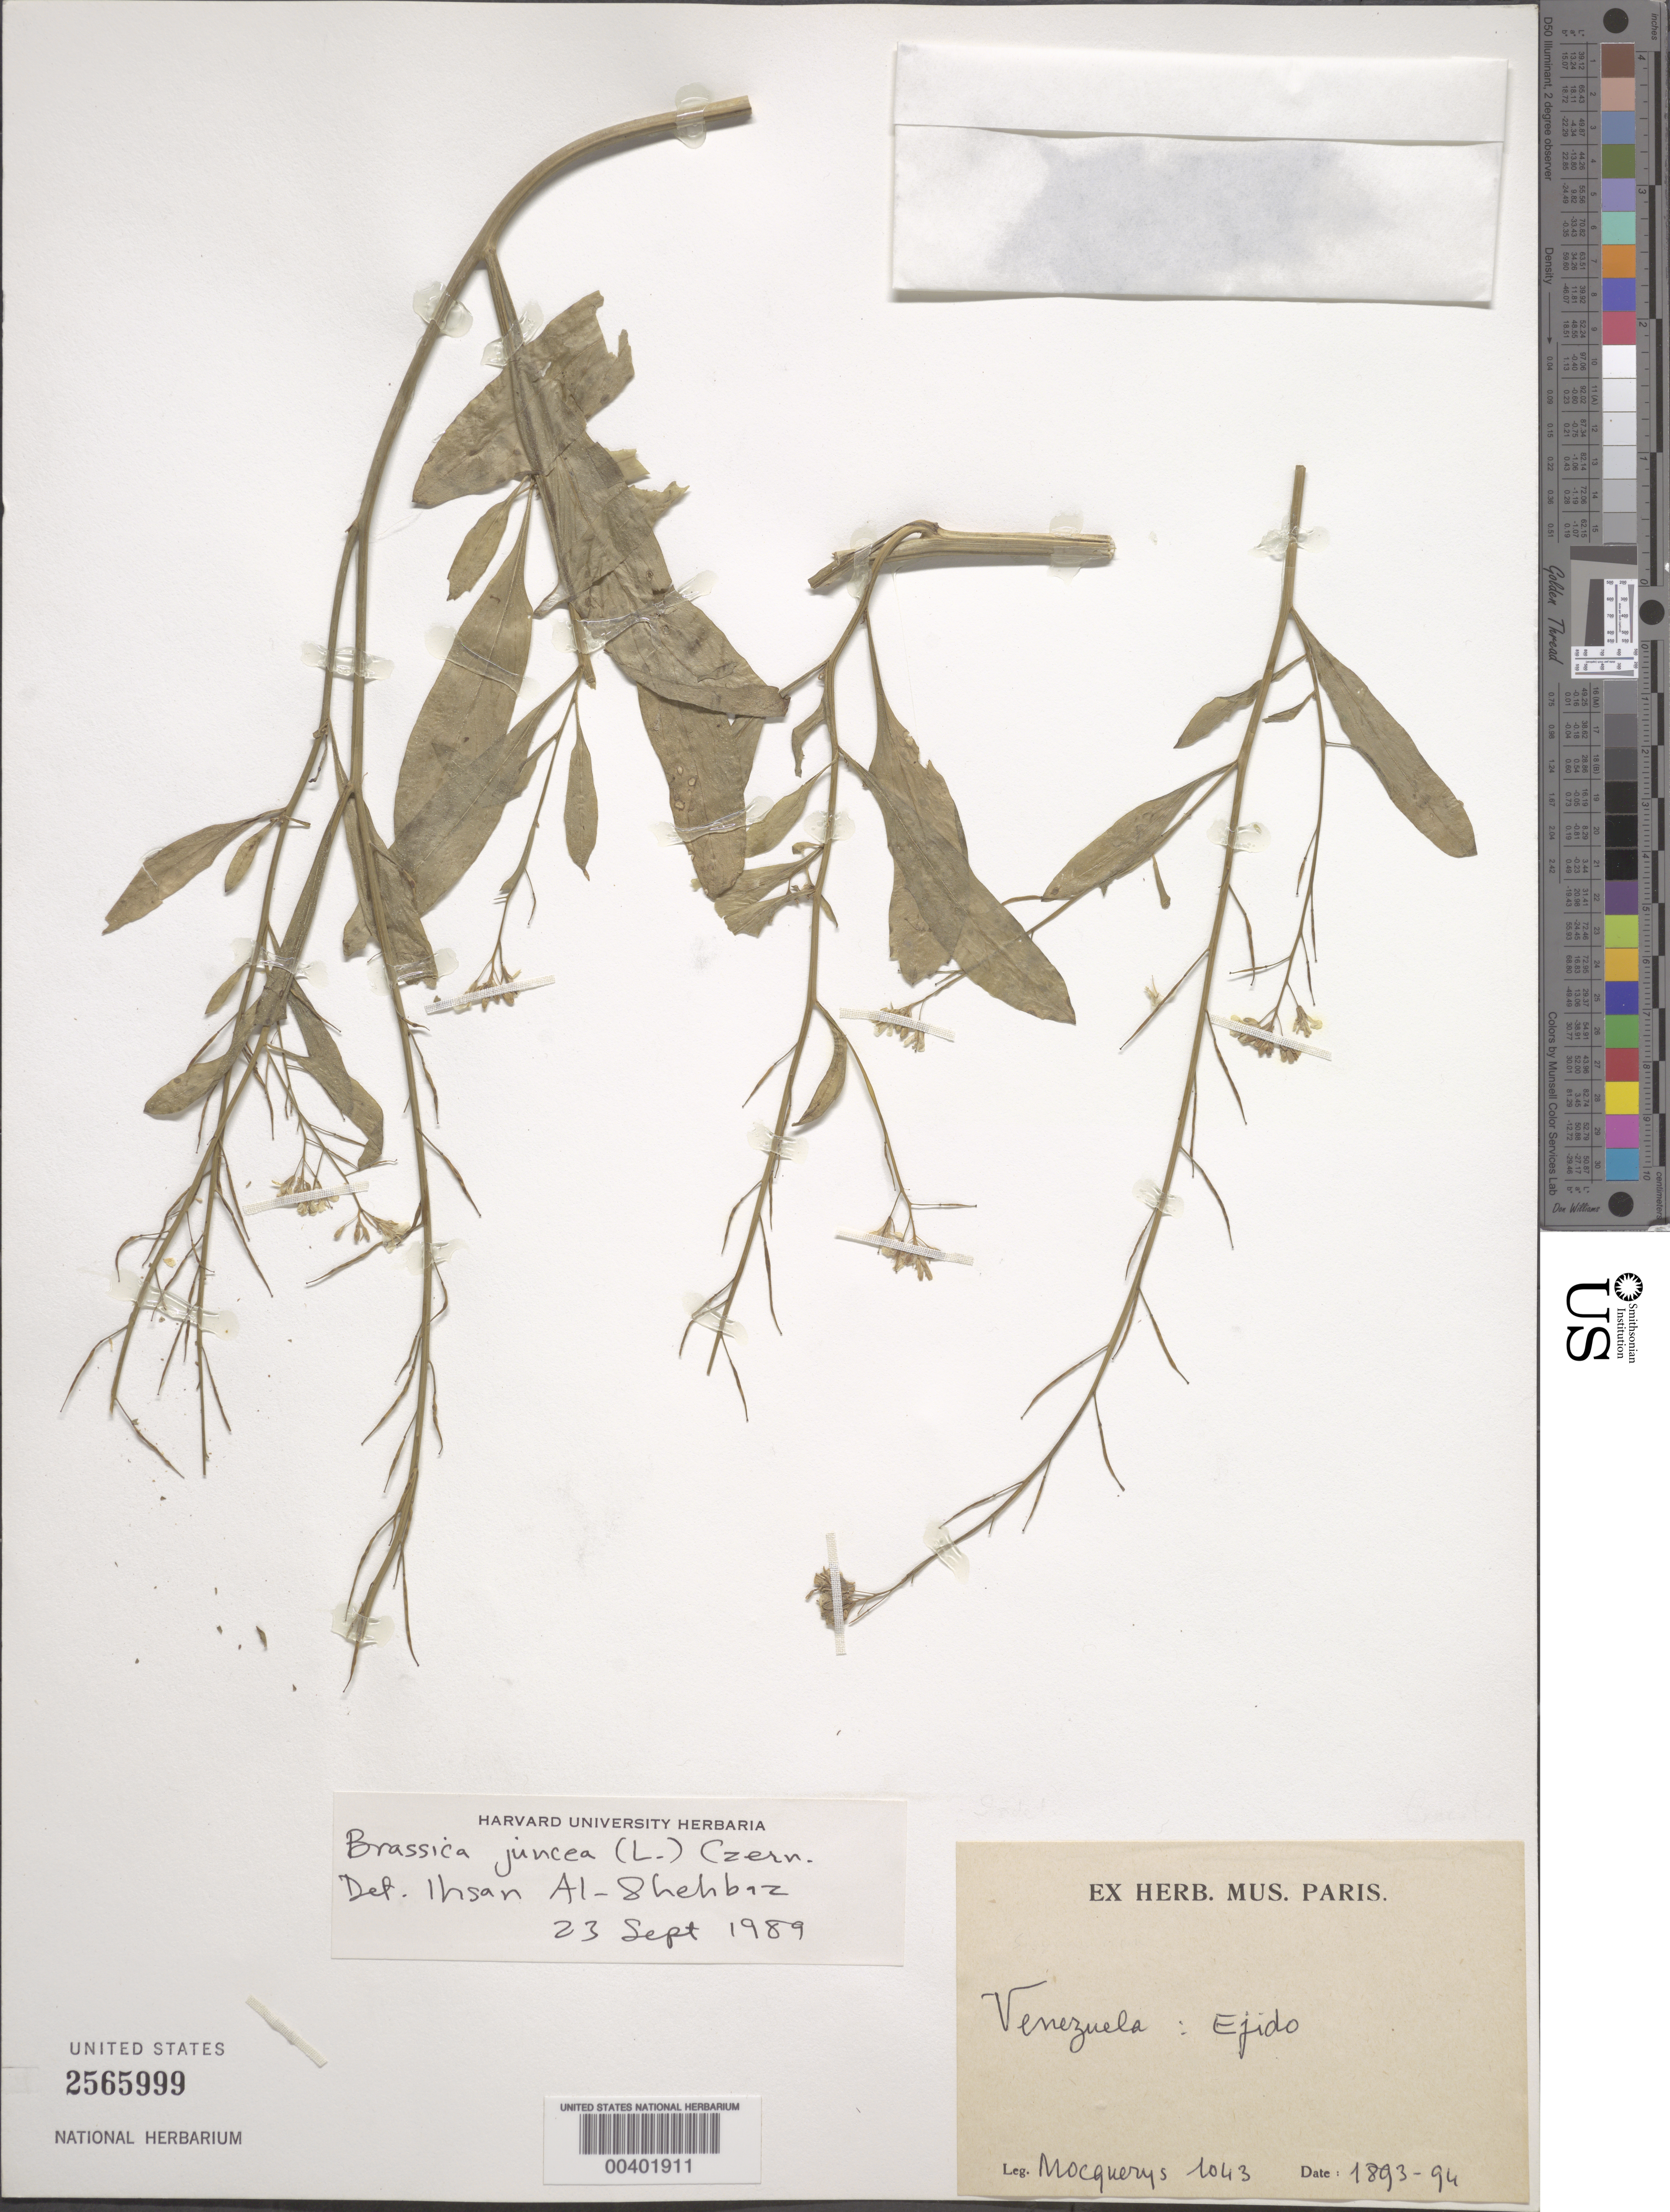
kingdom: Plantae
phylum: Tracheophyta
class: Magnoliopsida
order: Brassicales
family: Brassicaceae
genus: Brassica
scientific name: Brassica juncea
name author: (L.) Czern.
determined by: Al-Shehbaz, I. A., (MO), Missouri Botanical Garden (UNITED STATES)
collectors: A. Mocquerys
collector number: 1043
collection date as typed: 1893-1894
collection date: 1893/1894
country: Venezuela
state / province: Mérida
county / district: Campo Elías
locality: Ejido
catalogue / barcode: US 2565999